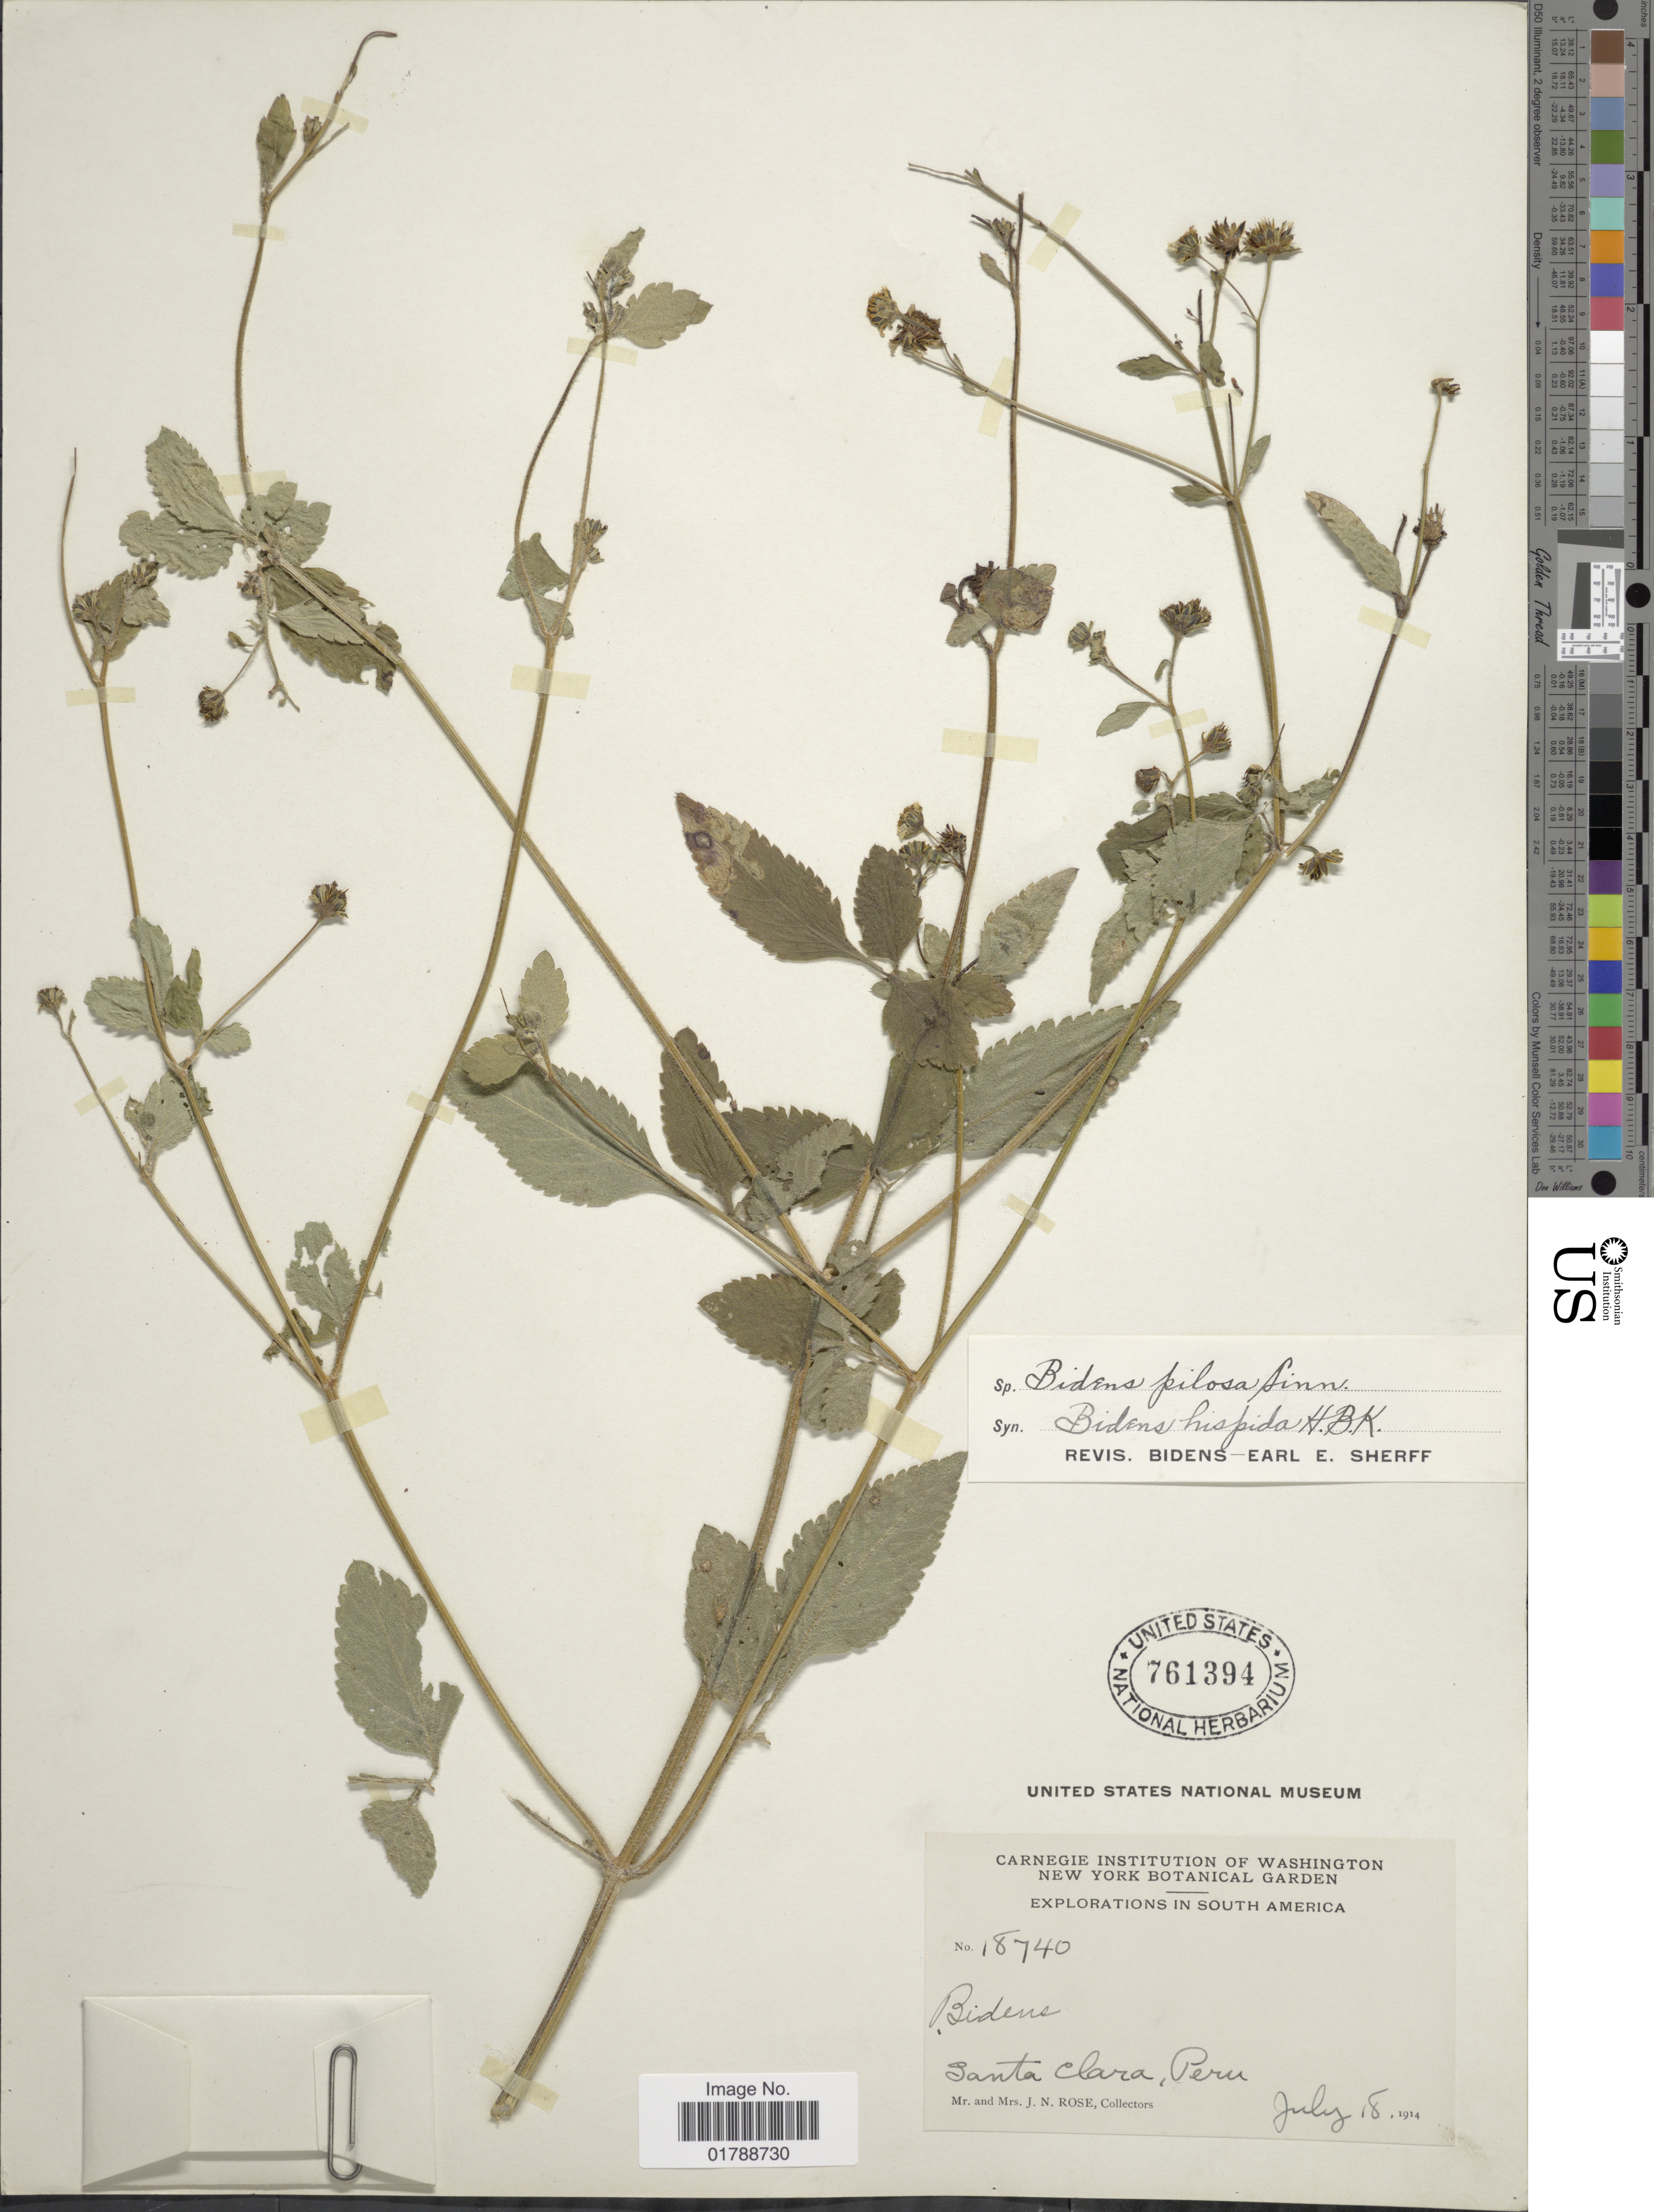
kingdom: Plantae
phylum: Tracheophyta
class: Magnoliopsida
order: Asterales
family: Asteraceae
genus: Bidens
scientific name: Bidens pilosa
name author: L.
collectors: J. N. Rose & L. B. Rose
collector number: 18740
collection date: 1914-07-18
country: Peru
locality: Santa Clara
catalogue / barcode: US 761394